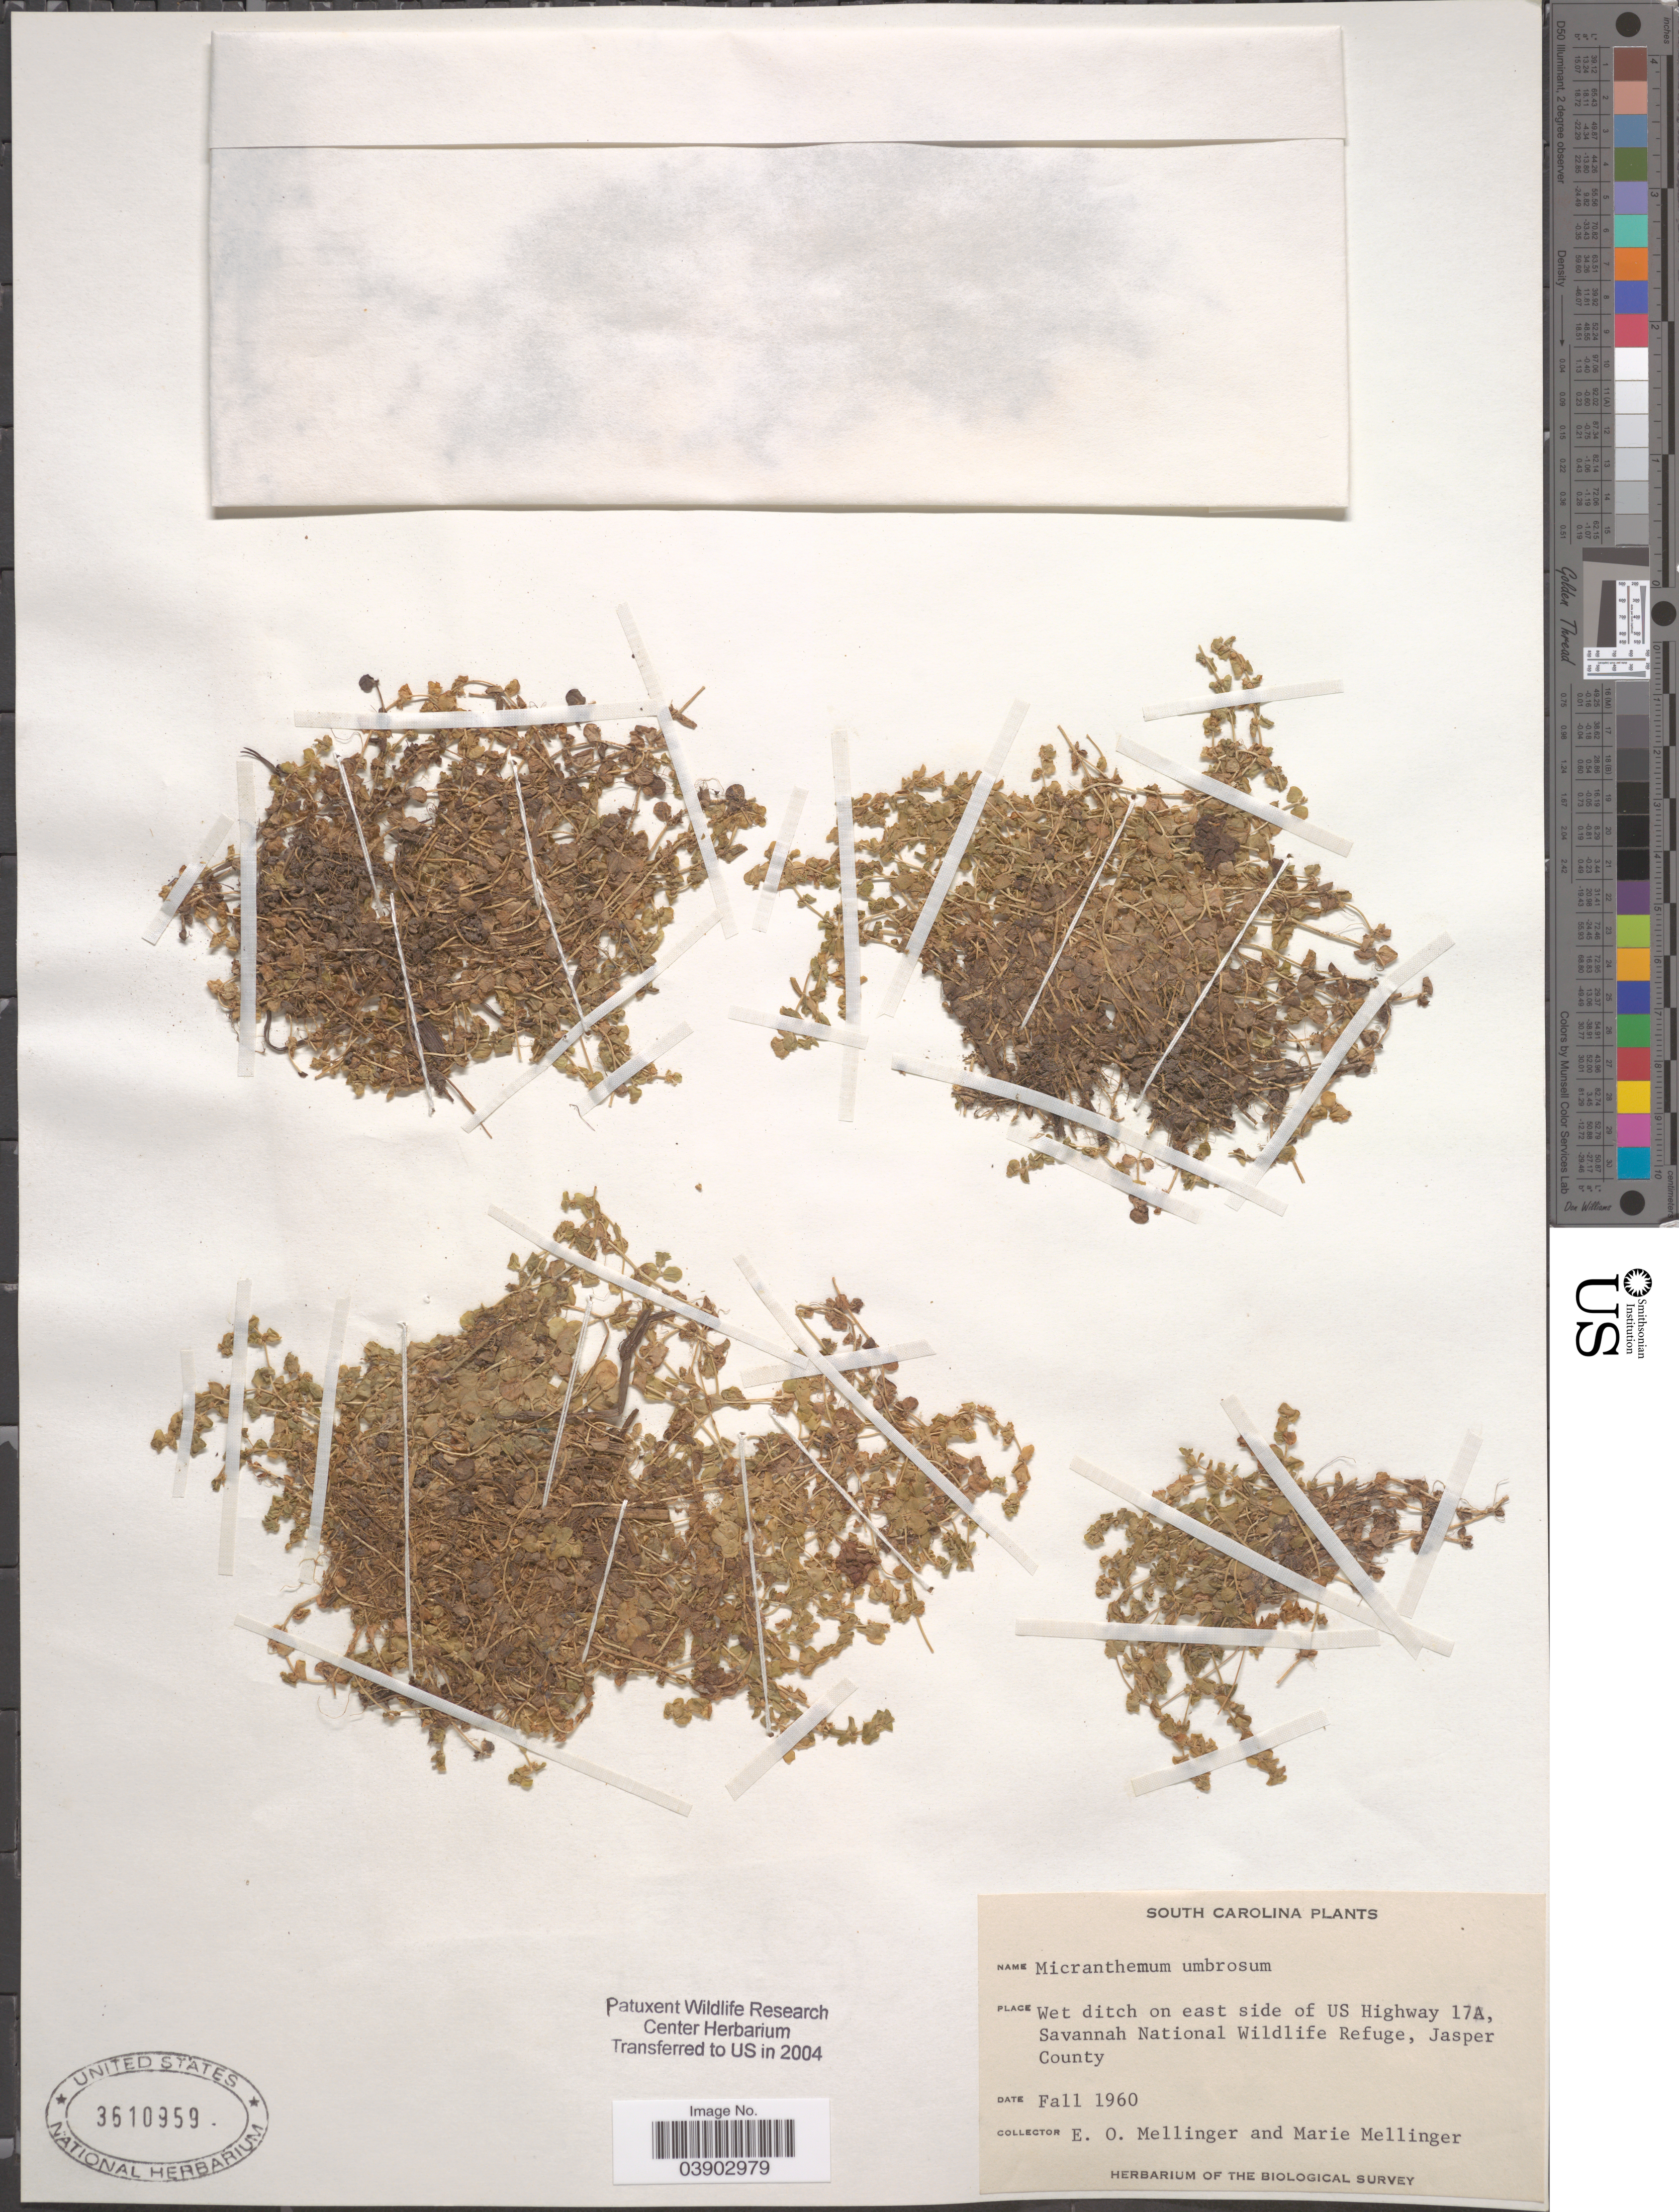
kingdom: Plantae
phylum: Tracheophyta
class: Magnoliopsida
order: Lamiales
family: Linderniaceae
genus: Micranthemum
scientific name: Micranthemum umbrosum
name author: (J.F. Gmel.) S.F. Blake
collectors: E. Mellinger & M. Mellinger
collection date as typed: Fall 1960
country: United States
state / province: South Carolina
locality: On east side of US Highway 17A, Savannah National Wildlife Refuge, Jasper County.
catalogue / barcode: US 3610959